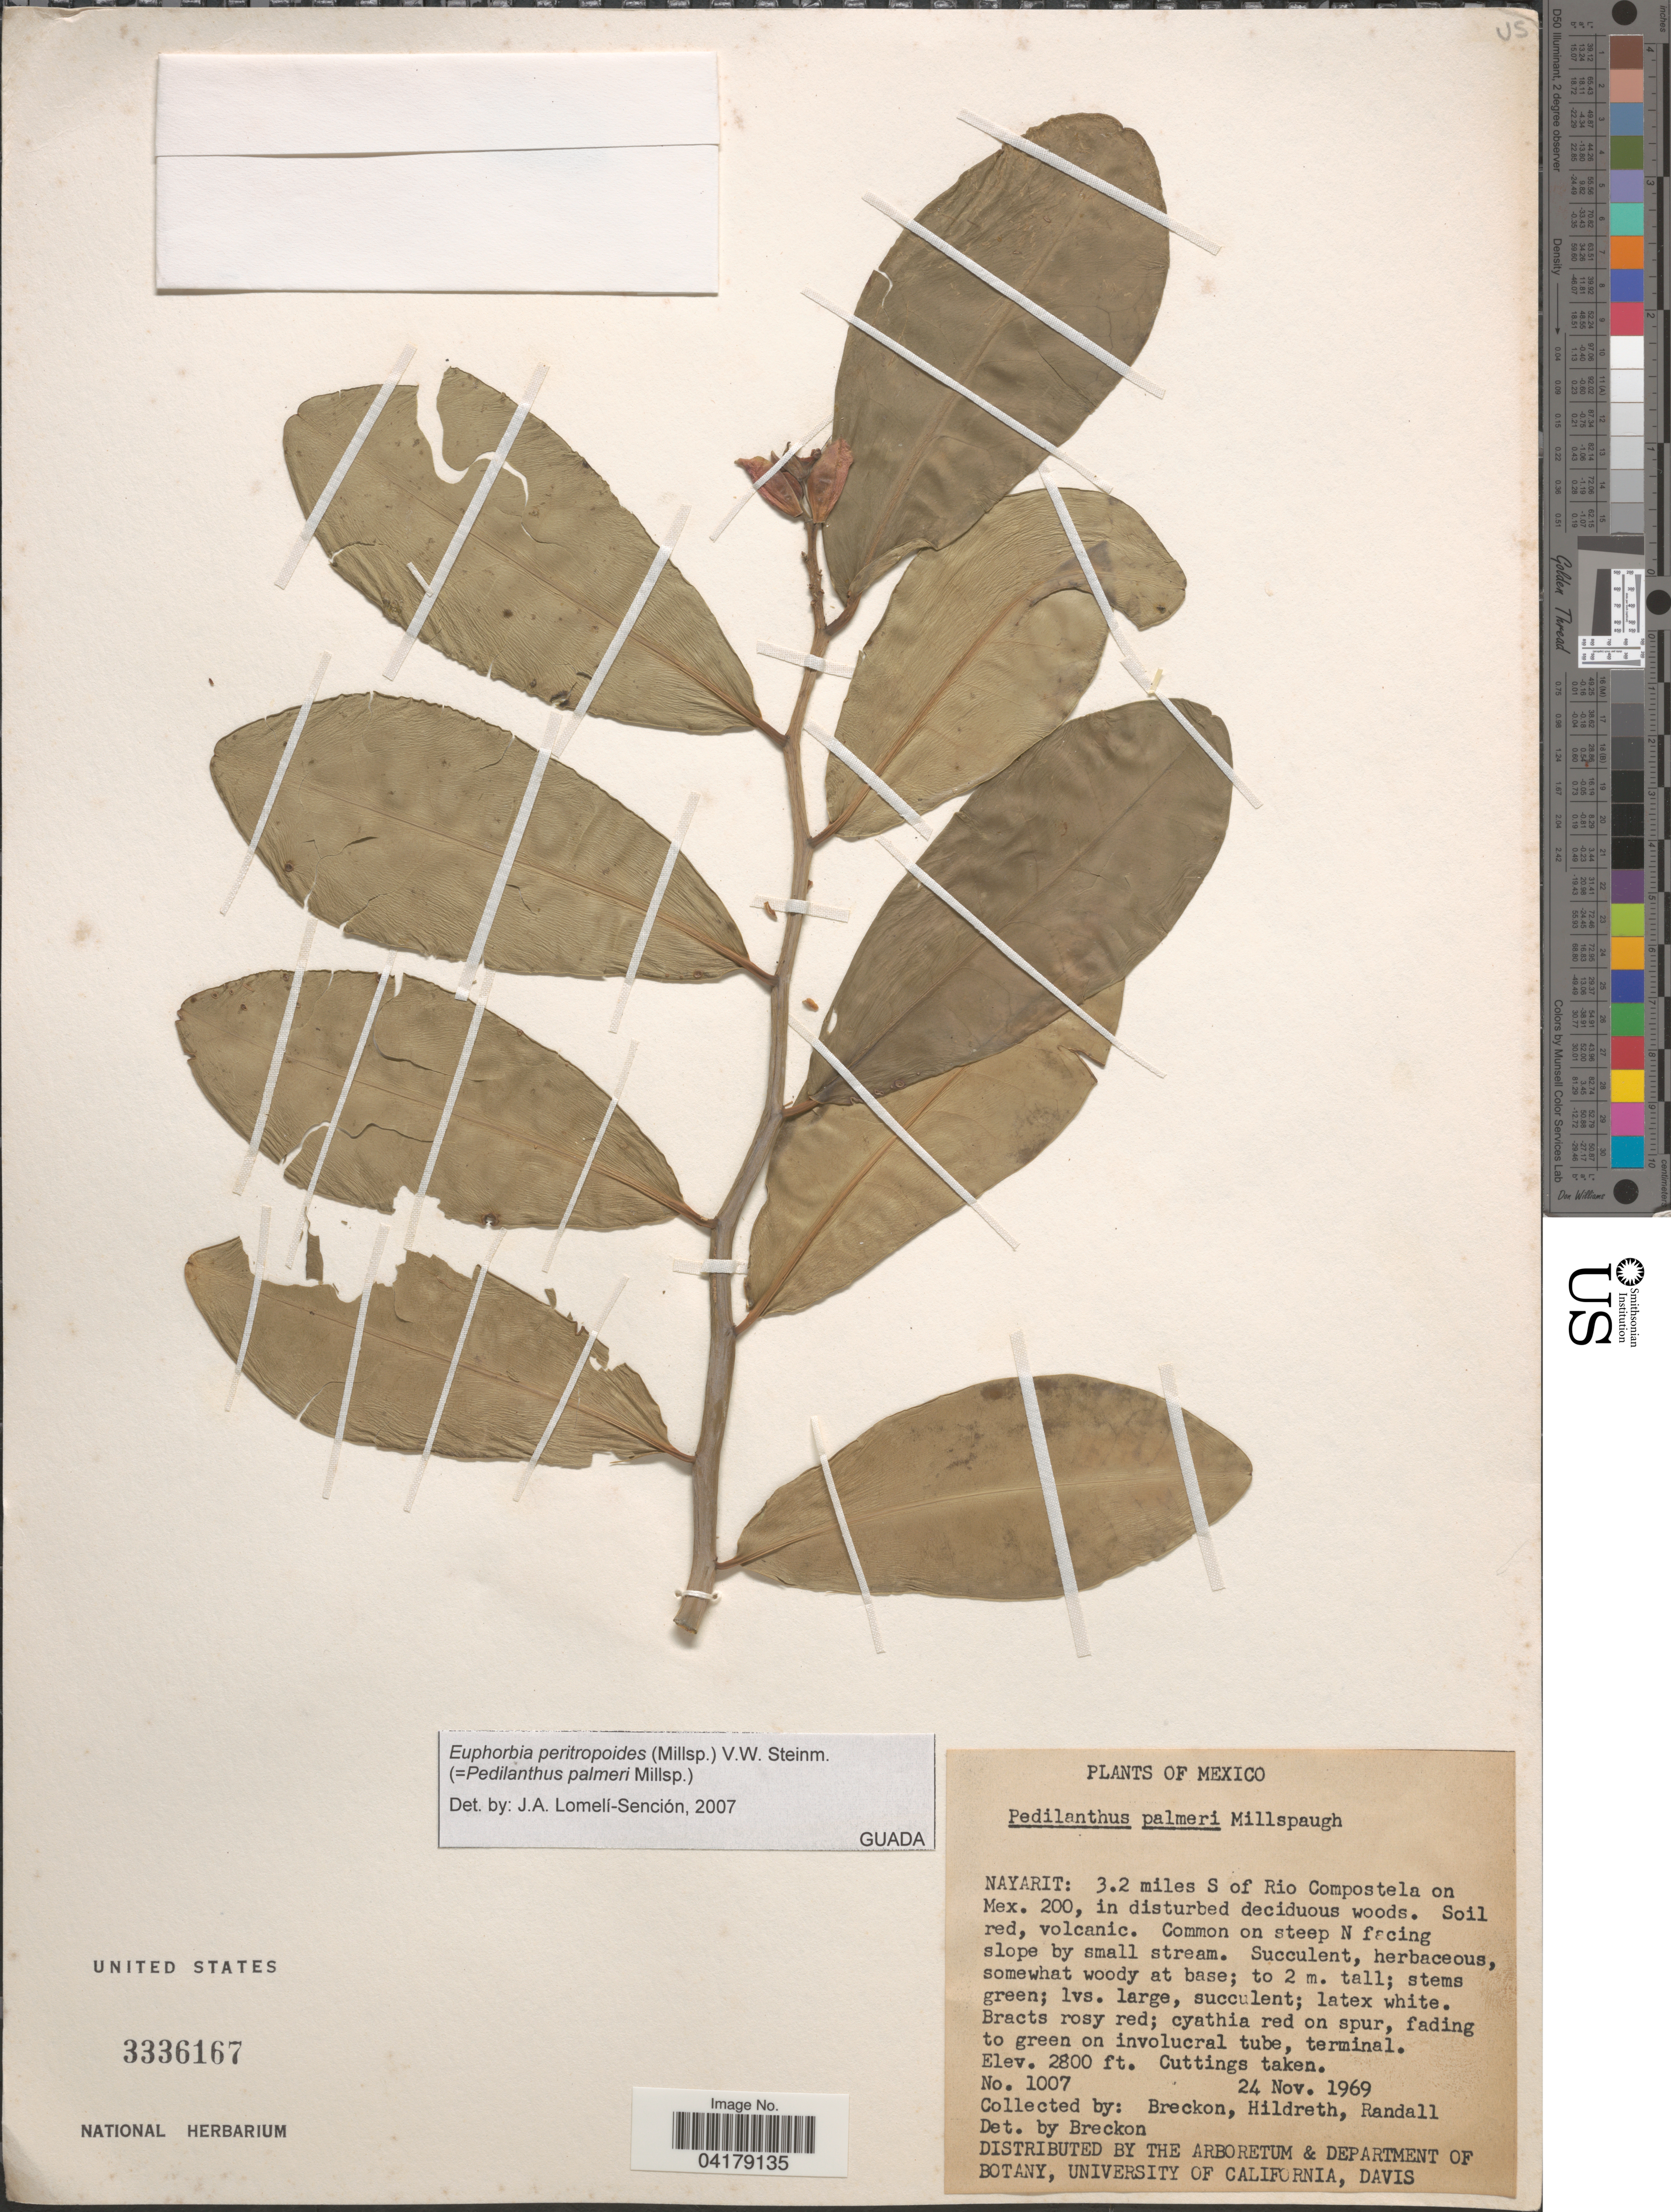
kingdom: Plantae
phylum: Tracheophyta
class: Magnoliopsida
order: Malpighiales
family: Euphorbiaceae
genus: Euphorbia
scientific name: Euphorbia peritropoides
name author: (Millsp.) V.W. Steinm.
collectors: -. Breckon, Hildreth & -. Randall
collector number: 1007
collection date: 1969-11-24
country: Mexico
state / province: Nayarit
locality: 3.2 miles S of Rio Compostela on Mex. 200. Common on steep N facing slope by small stream.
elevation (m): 853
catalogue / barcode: US 3336167